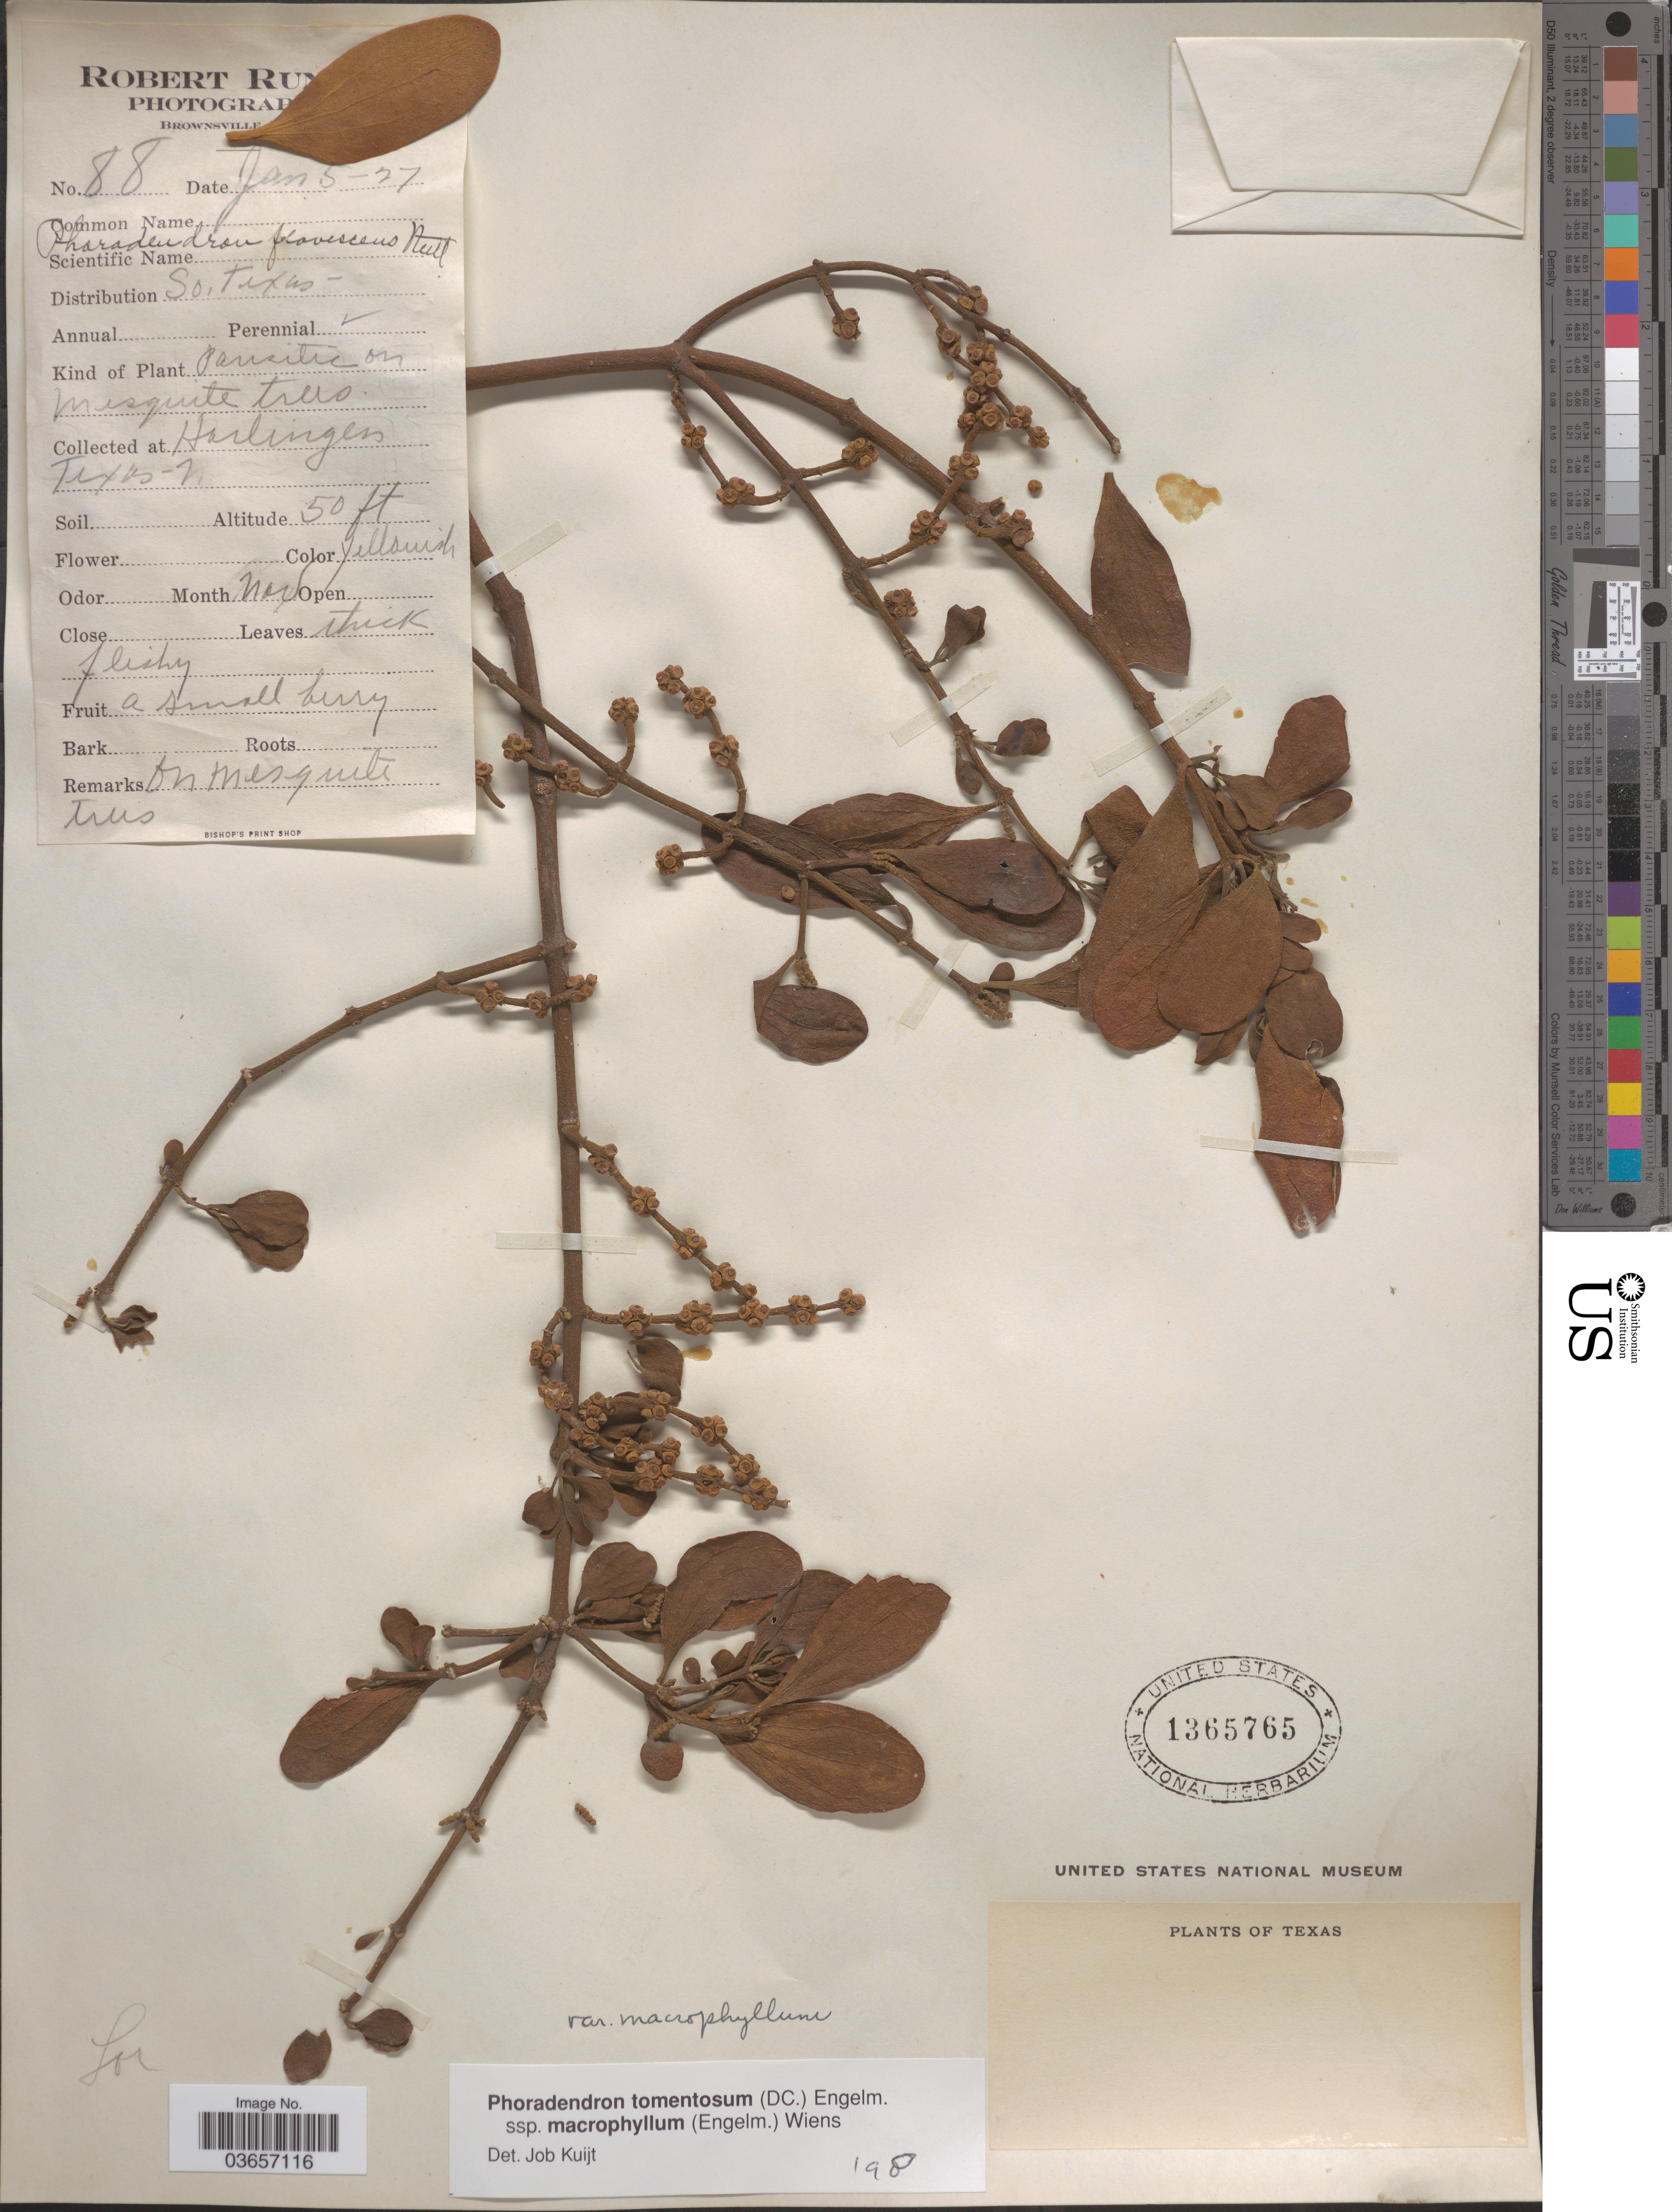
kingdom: Plantae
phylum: Tracheophyta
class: Magnoliopsida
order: Santalales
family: Viscaceae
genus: Phoradendron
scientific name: Phoradendron tomentosum var. macrophyllum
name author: (Engelm.) L.D. Benson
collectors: R. Runyon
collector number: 88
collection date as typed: Transcribed d/m/y: 5/1/27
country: United States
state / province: Texas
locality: So. Texas. Harlingen. Texas-N.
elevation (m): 15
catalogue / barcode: US 1365765